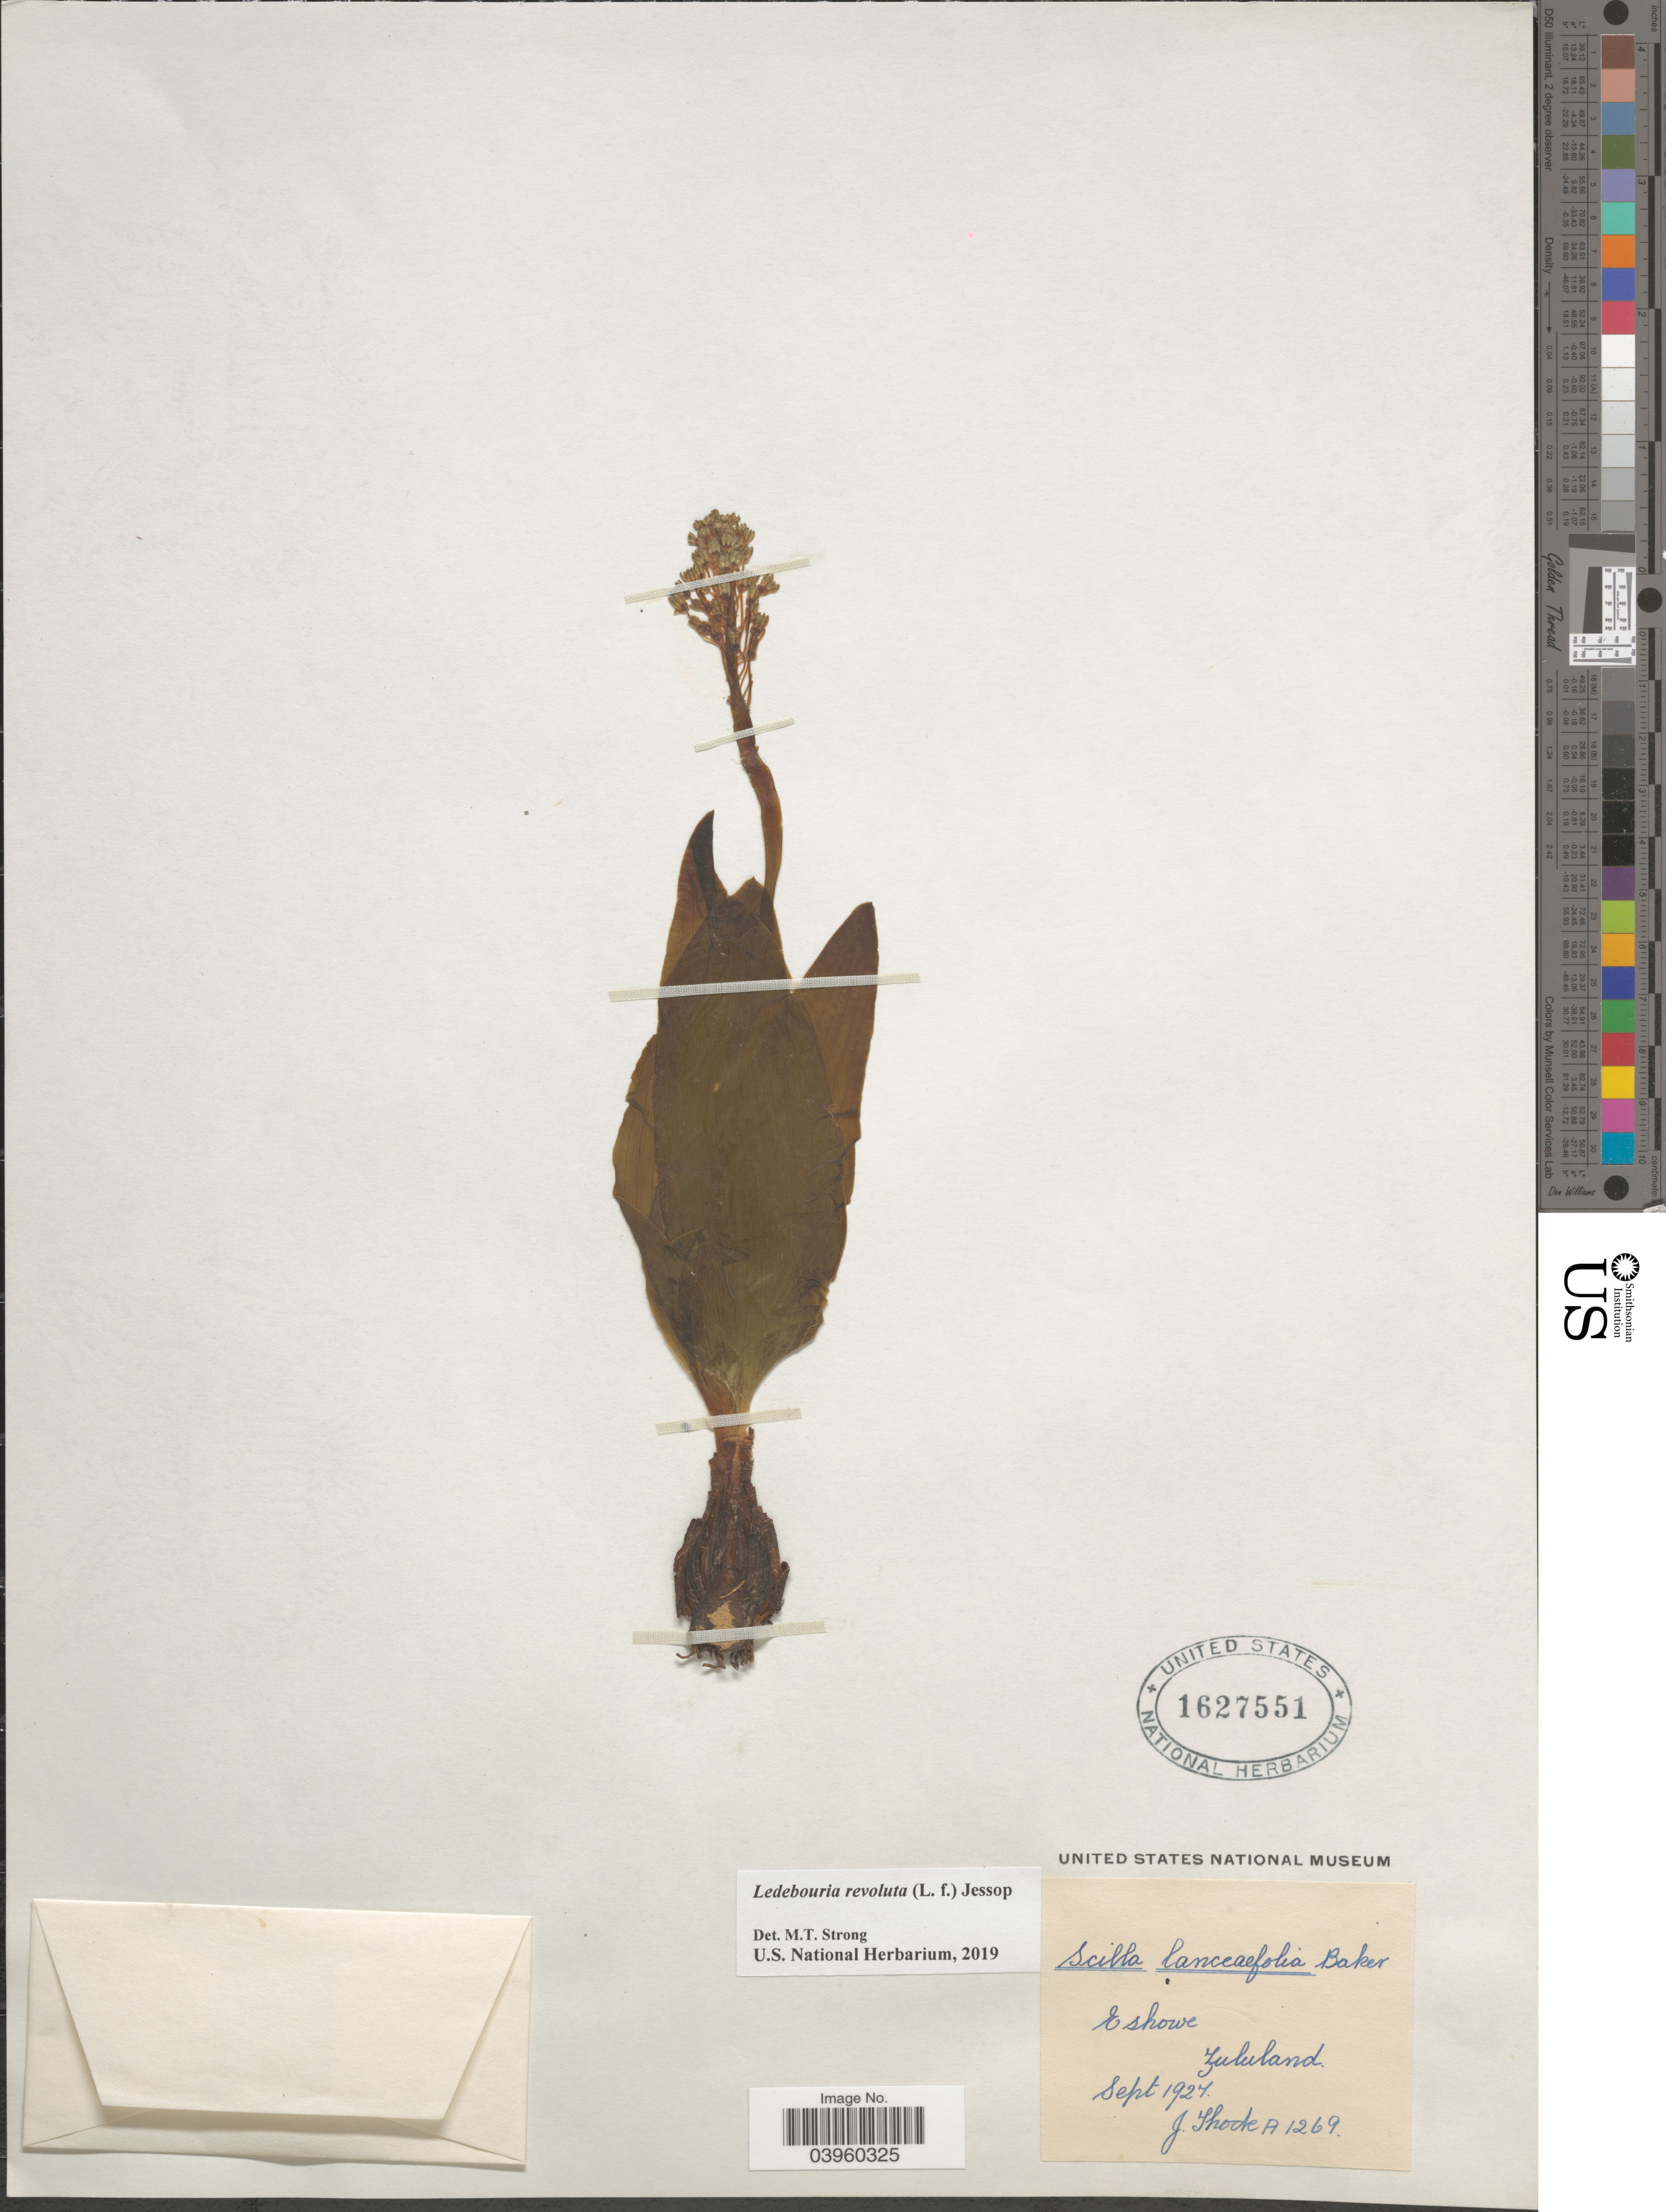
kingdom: Plantae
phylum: Tracheophyta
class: Liliopsida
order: Asparagales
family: Asparagaceae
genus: Ledebouria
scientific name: Ledebouria revoluta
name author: (L. f.) Jessop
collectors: J. Thode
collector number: A1269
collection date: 1927-09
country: South Africa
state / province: KwaZulu-Natal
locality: Eshowe. Zululand.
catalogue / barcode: US 1627551